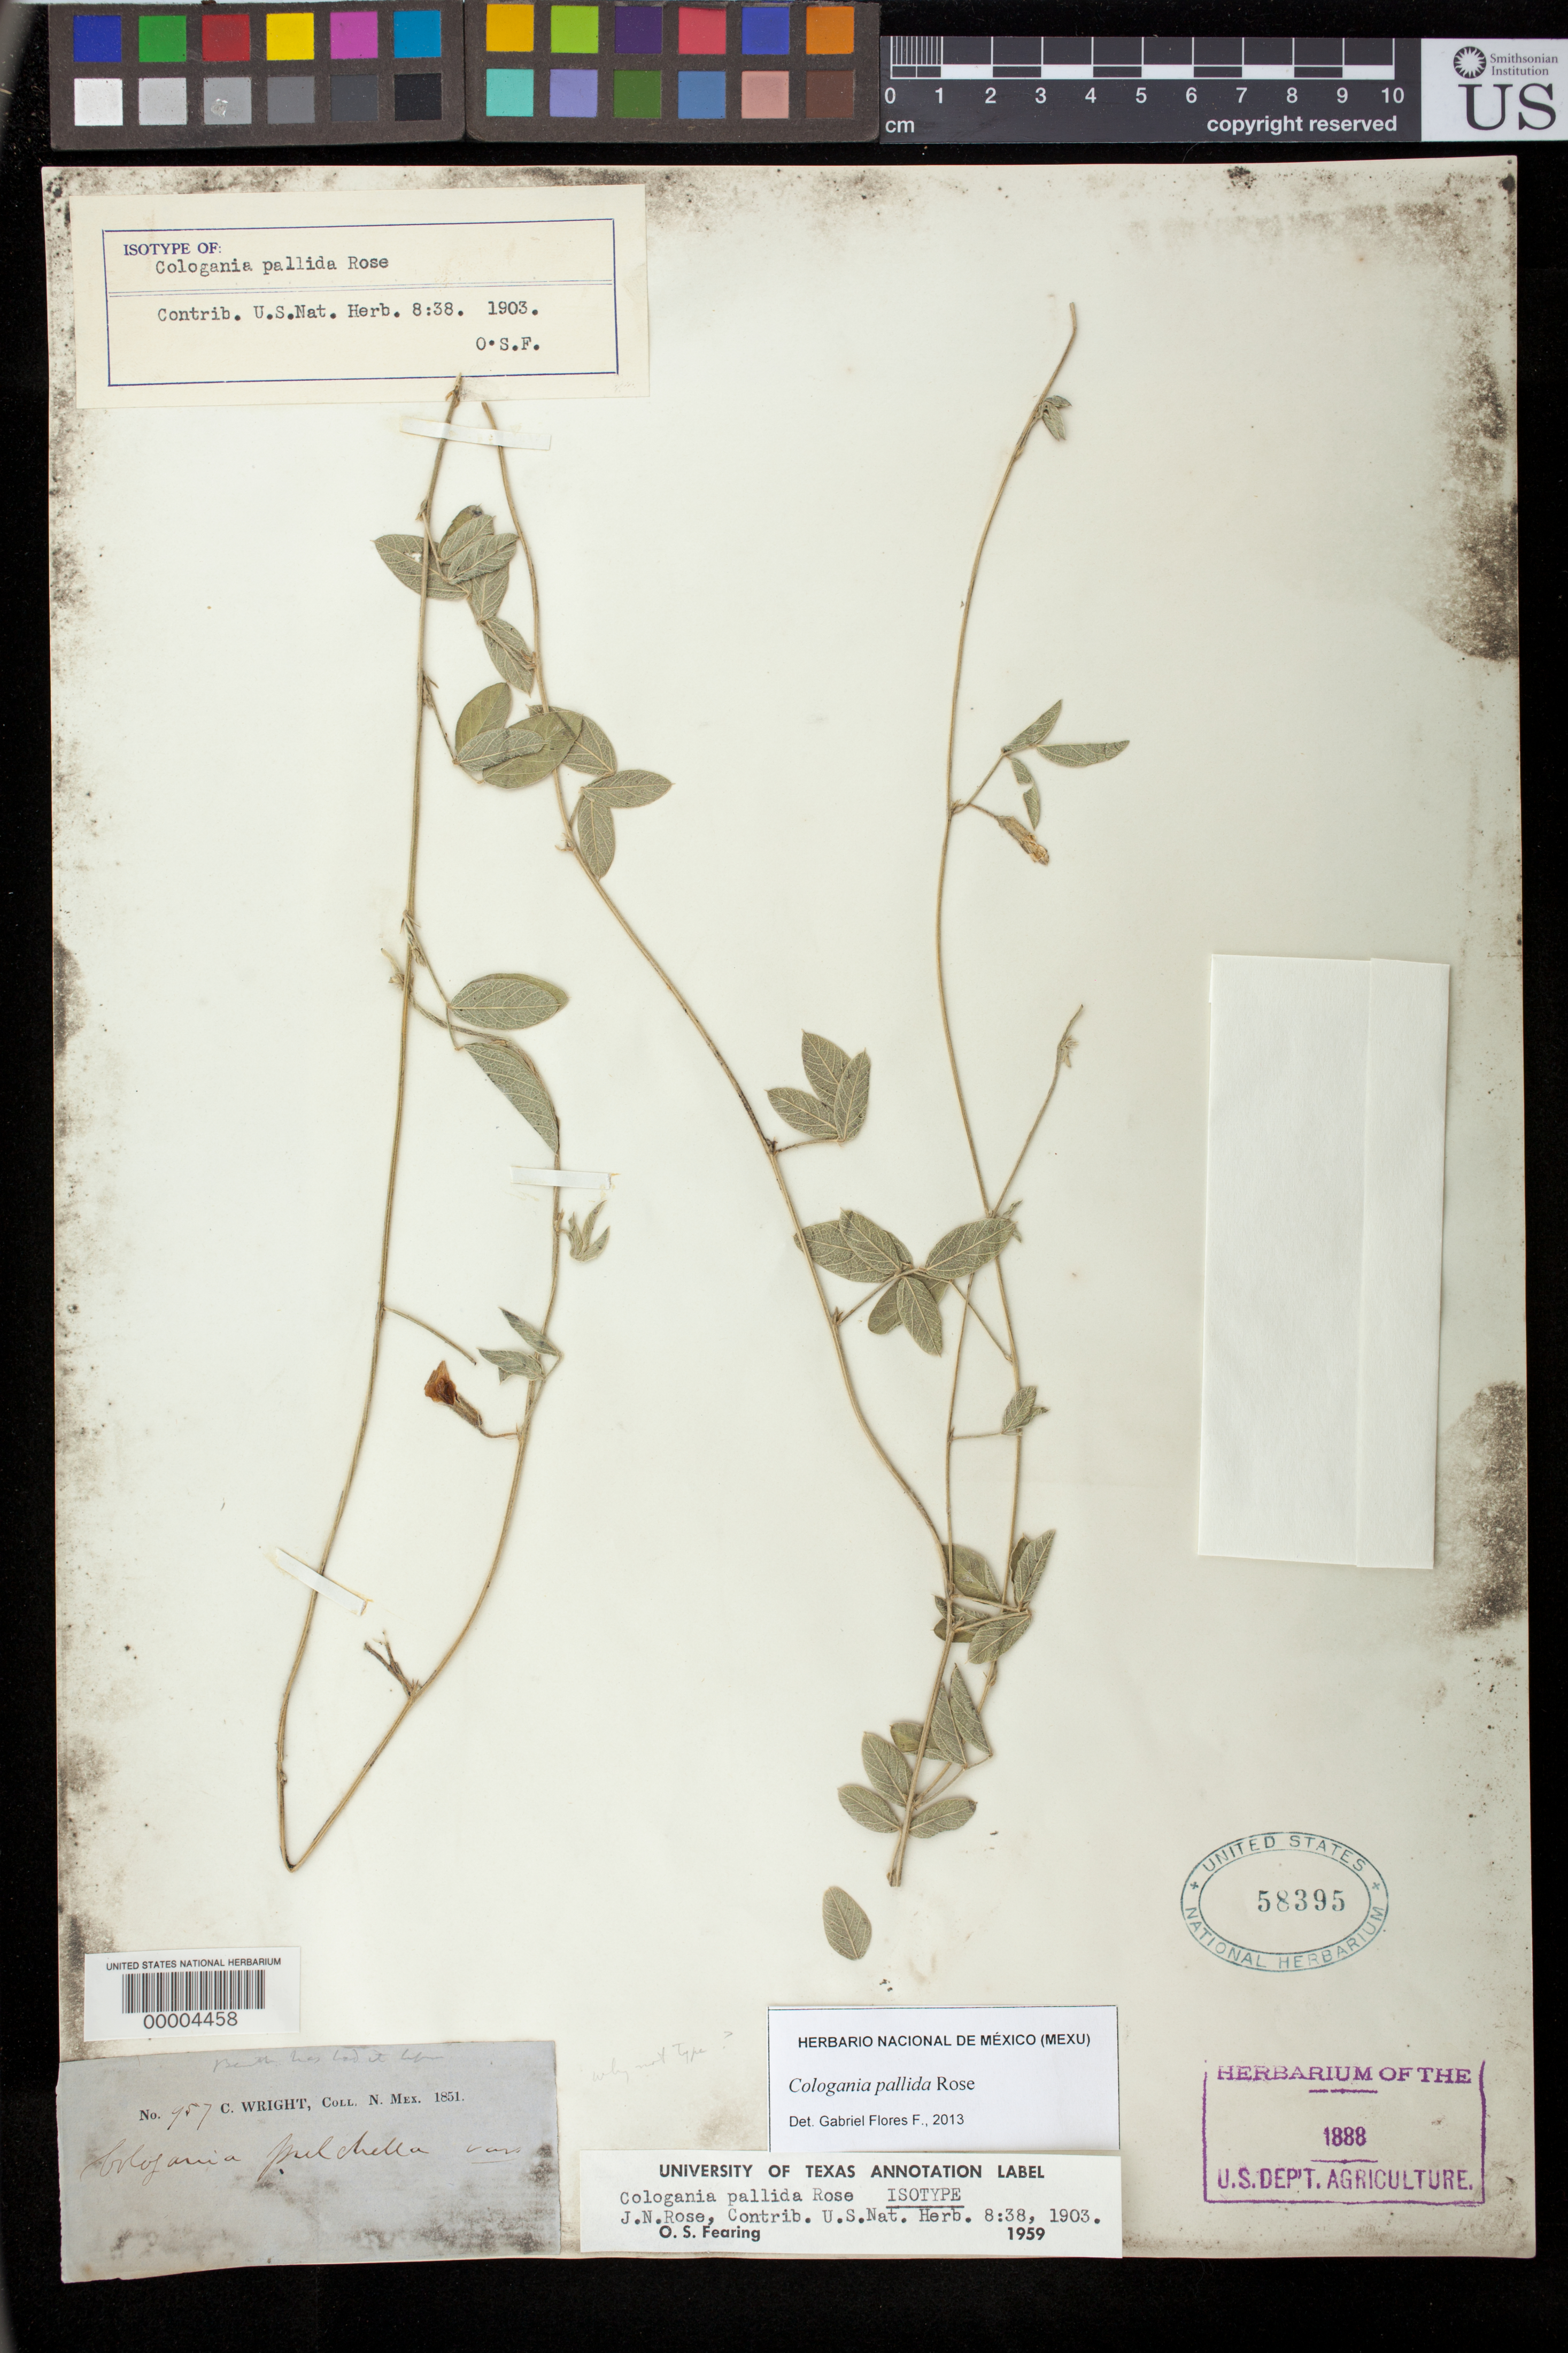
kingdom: Plantae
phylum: Tracheophyta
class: Magnoliopsida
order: Fabales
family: Fabaceae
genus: Cologania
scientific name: Cologania pallida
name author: Rose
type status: Holotype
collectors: C. Wright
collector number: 957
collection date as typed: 1851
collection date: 1851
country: United States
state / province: New Mexico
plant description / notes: Annotated by O.S. Fearing (1959), and previously recorded, as "isotype". This specimen not annotated by Rose, but presumably the holotype; protologue cites Wright 957 as "type" and both the preface (p. III) and introductory notes (p. 5) to article explicitly state that all types are deposited in the U.S. National Herbarium.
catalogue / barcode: US 58395